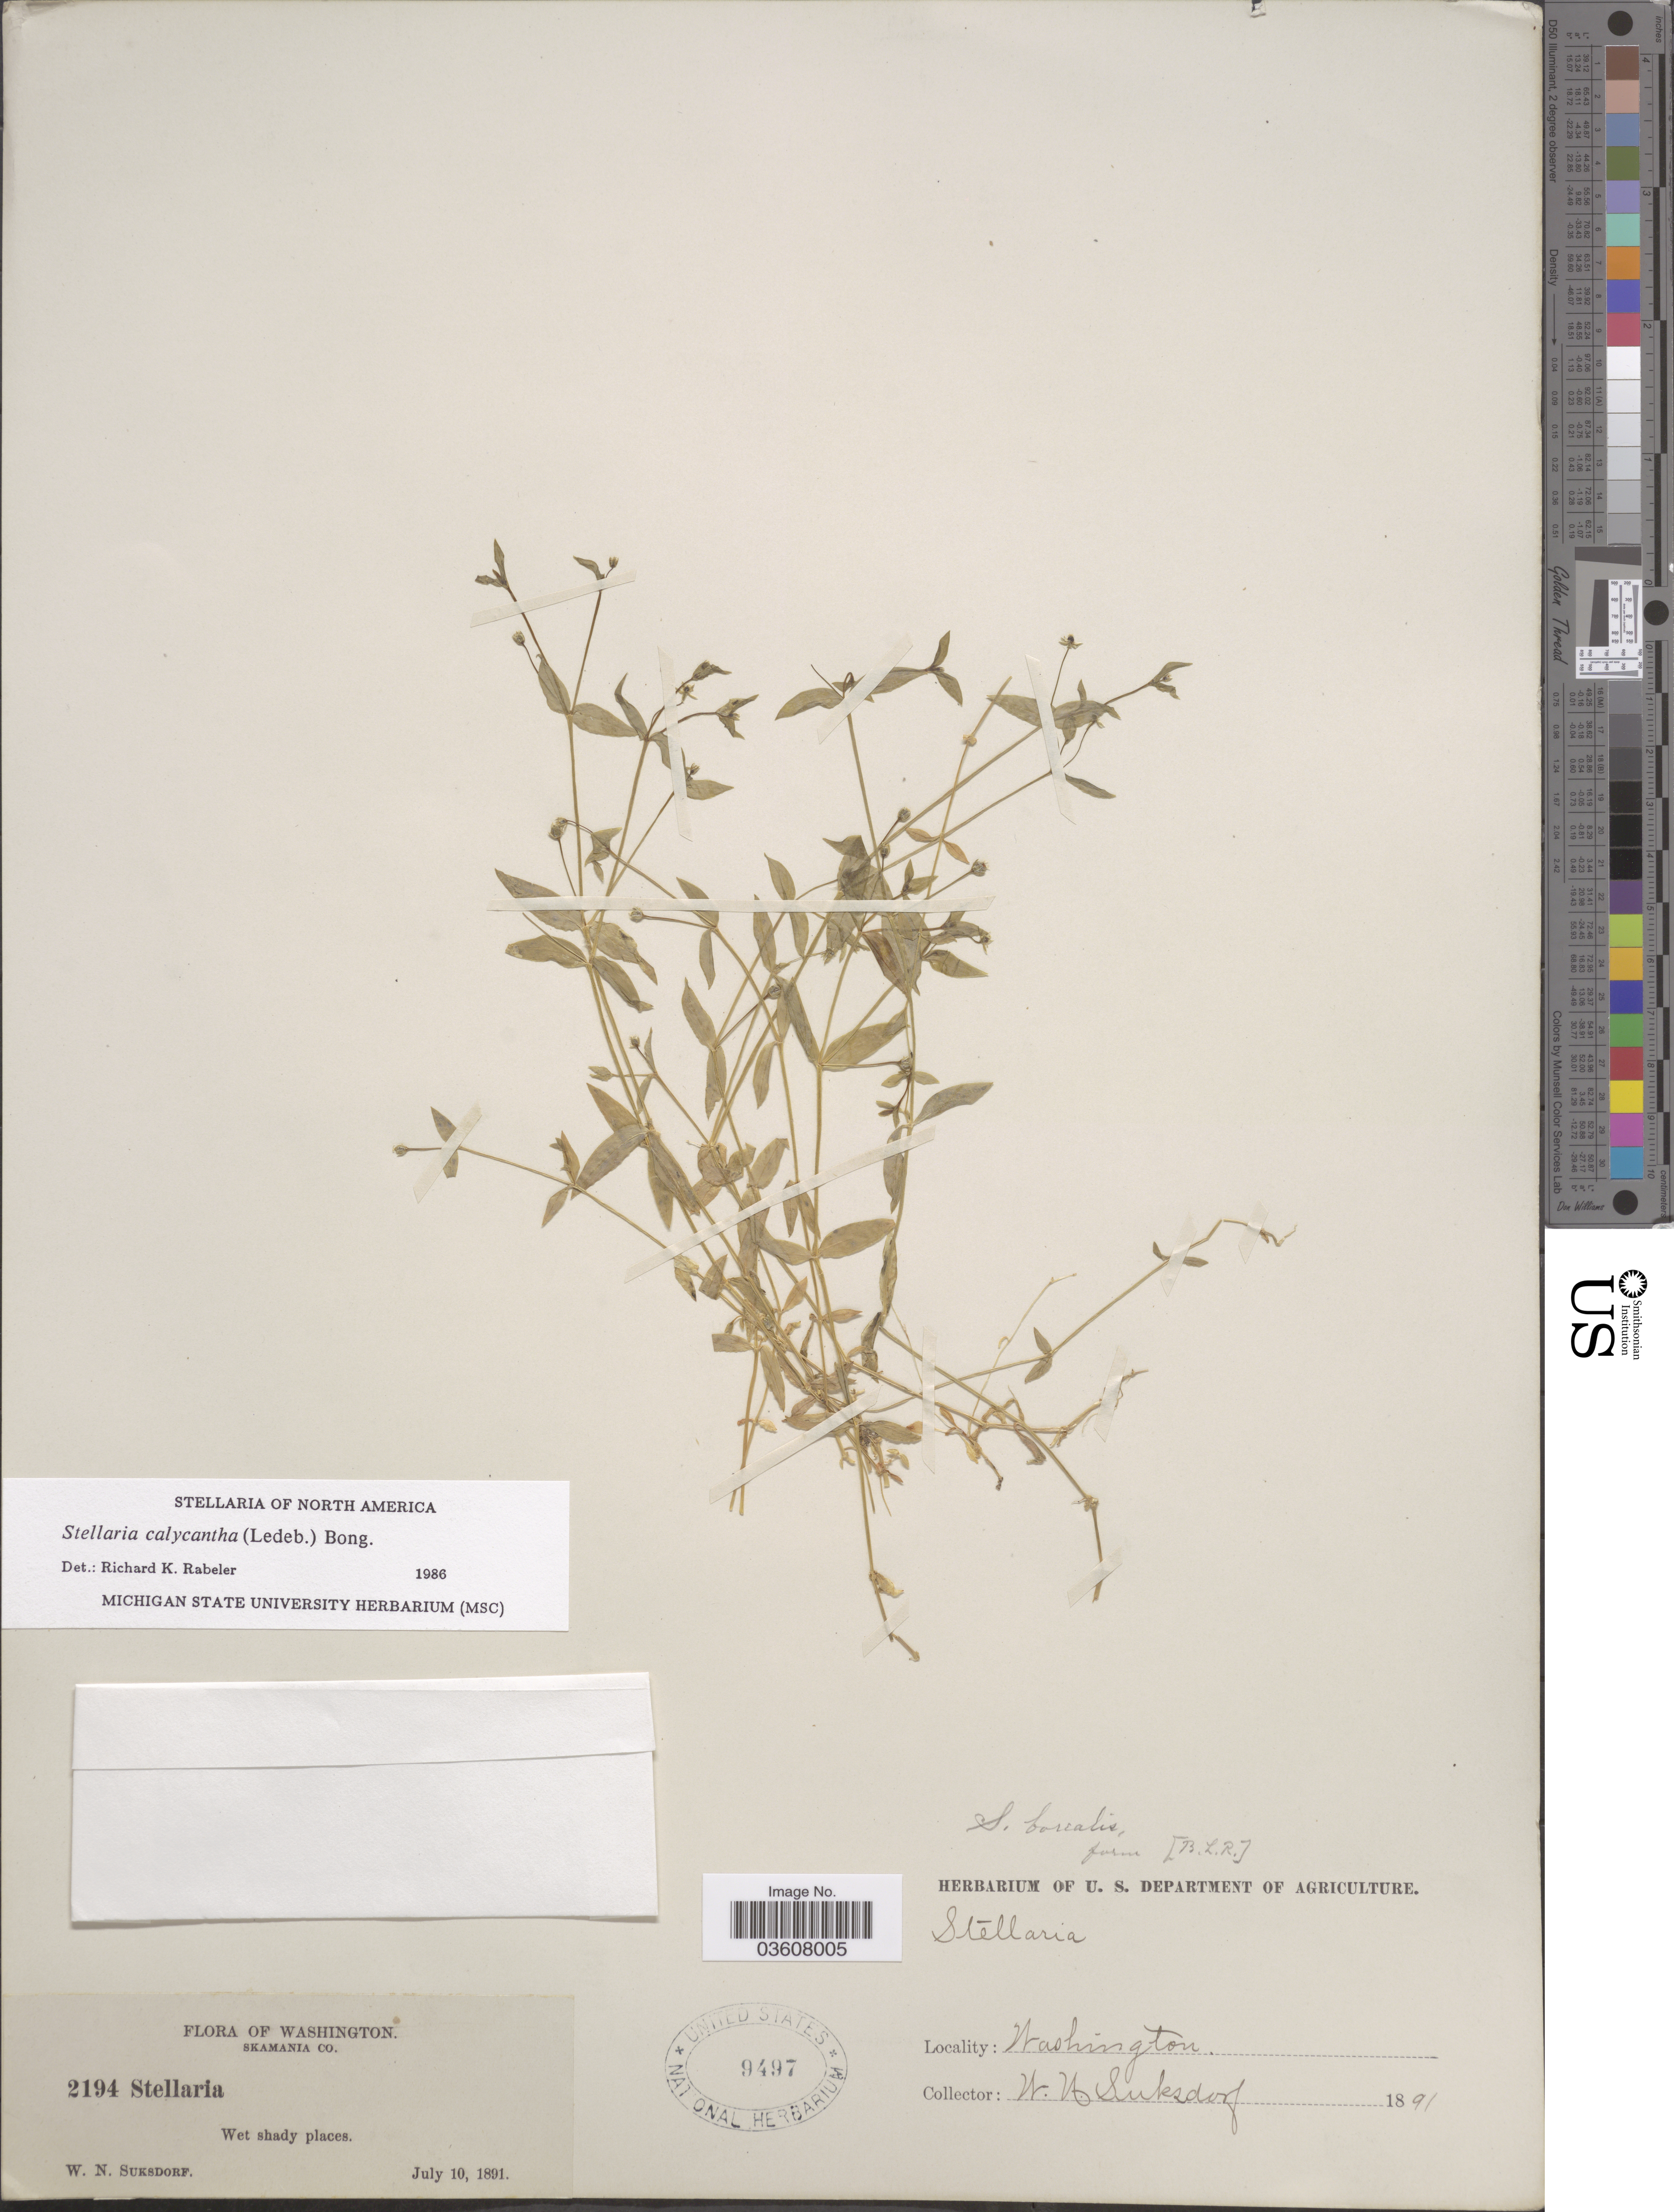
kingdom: Plantae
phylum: Tracheophyta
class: Magnoliopsida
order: Caryophyllales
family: Caryophyllaceae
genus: Stellaria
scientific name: Stellaria calycantha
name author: (Ledeb.) Bong.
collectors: W. N. Suksdorf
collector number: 2194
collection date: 1891-07-10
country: United States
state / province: Washington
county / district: Skamania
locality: Skamania Co.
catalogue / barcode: US 9497